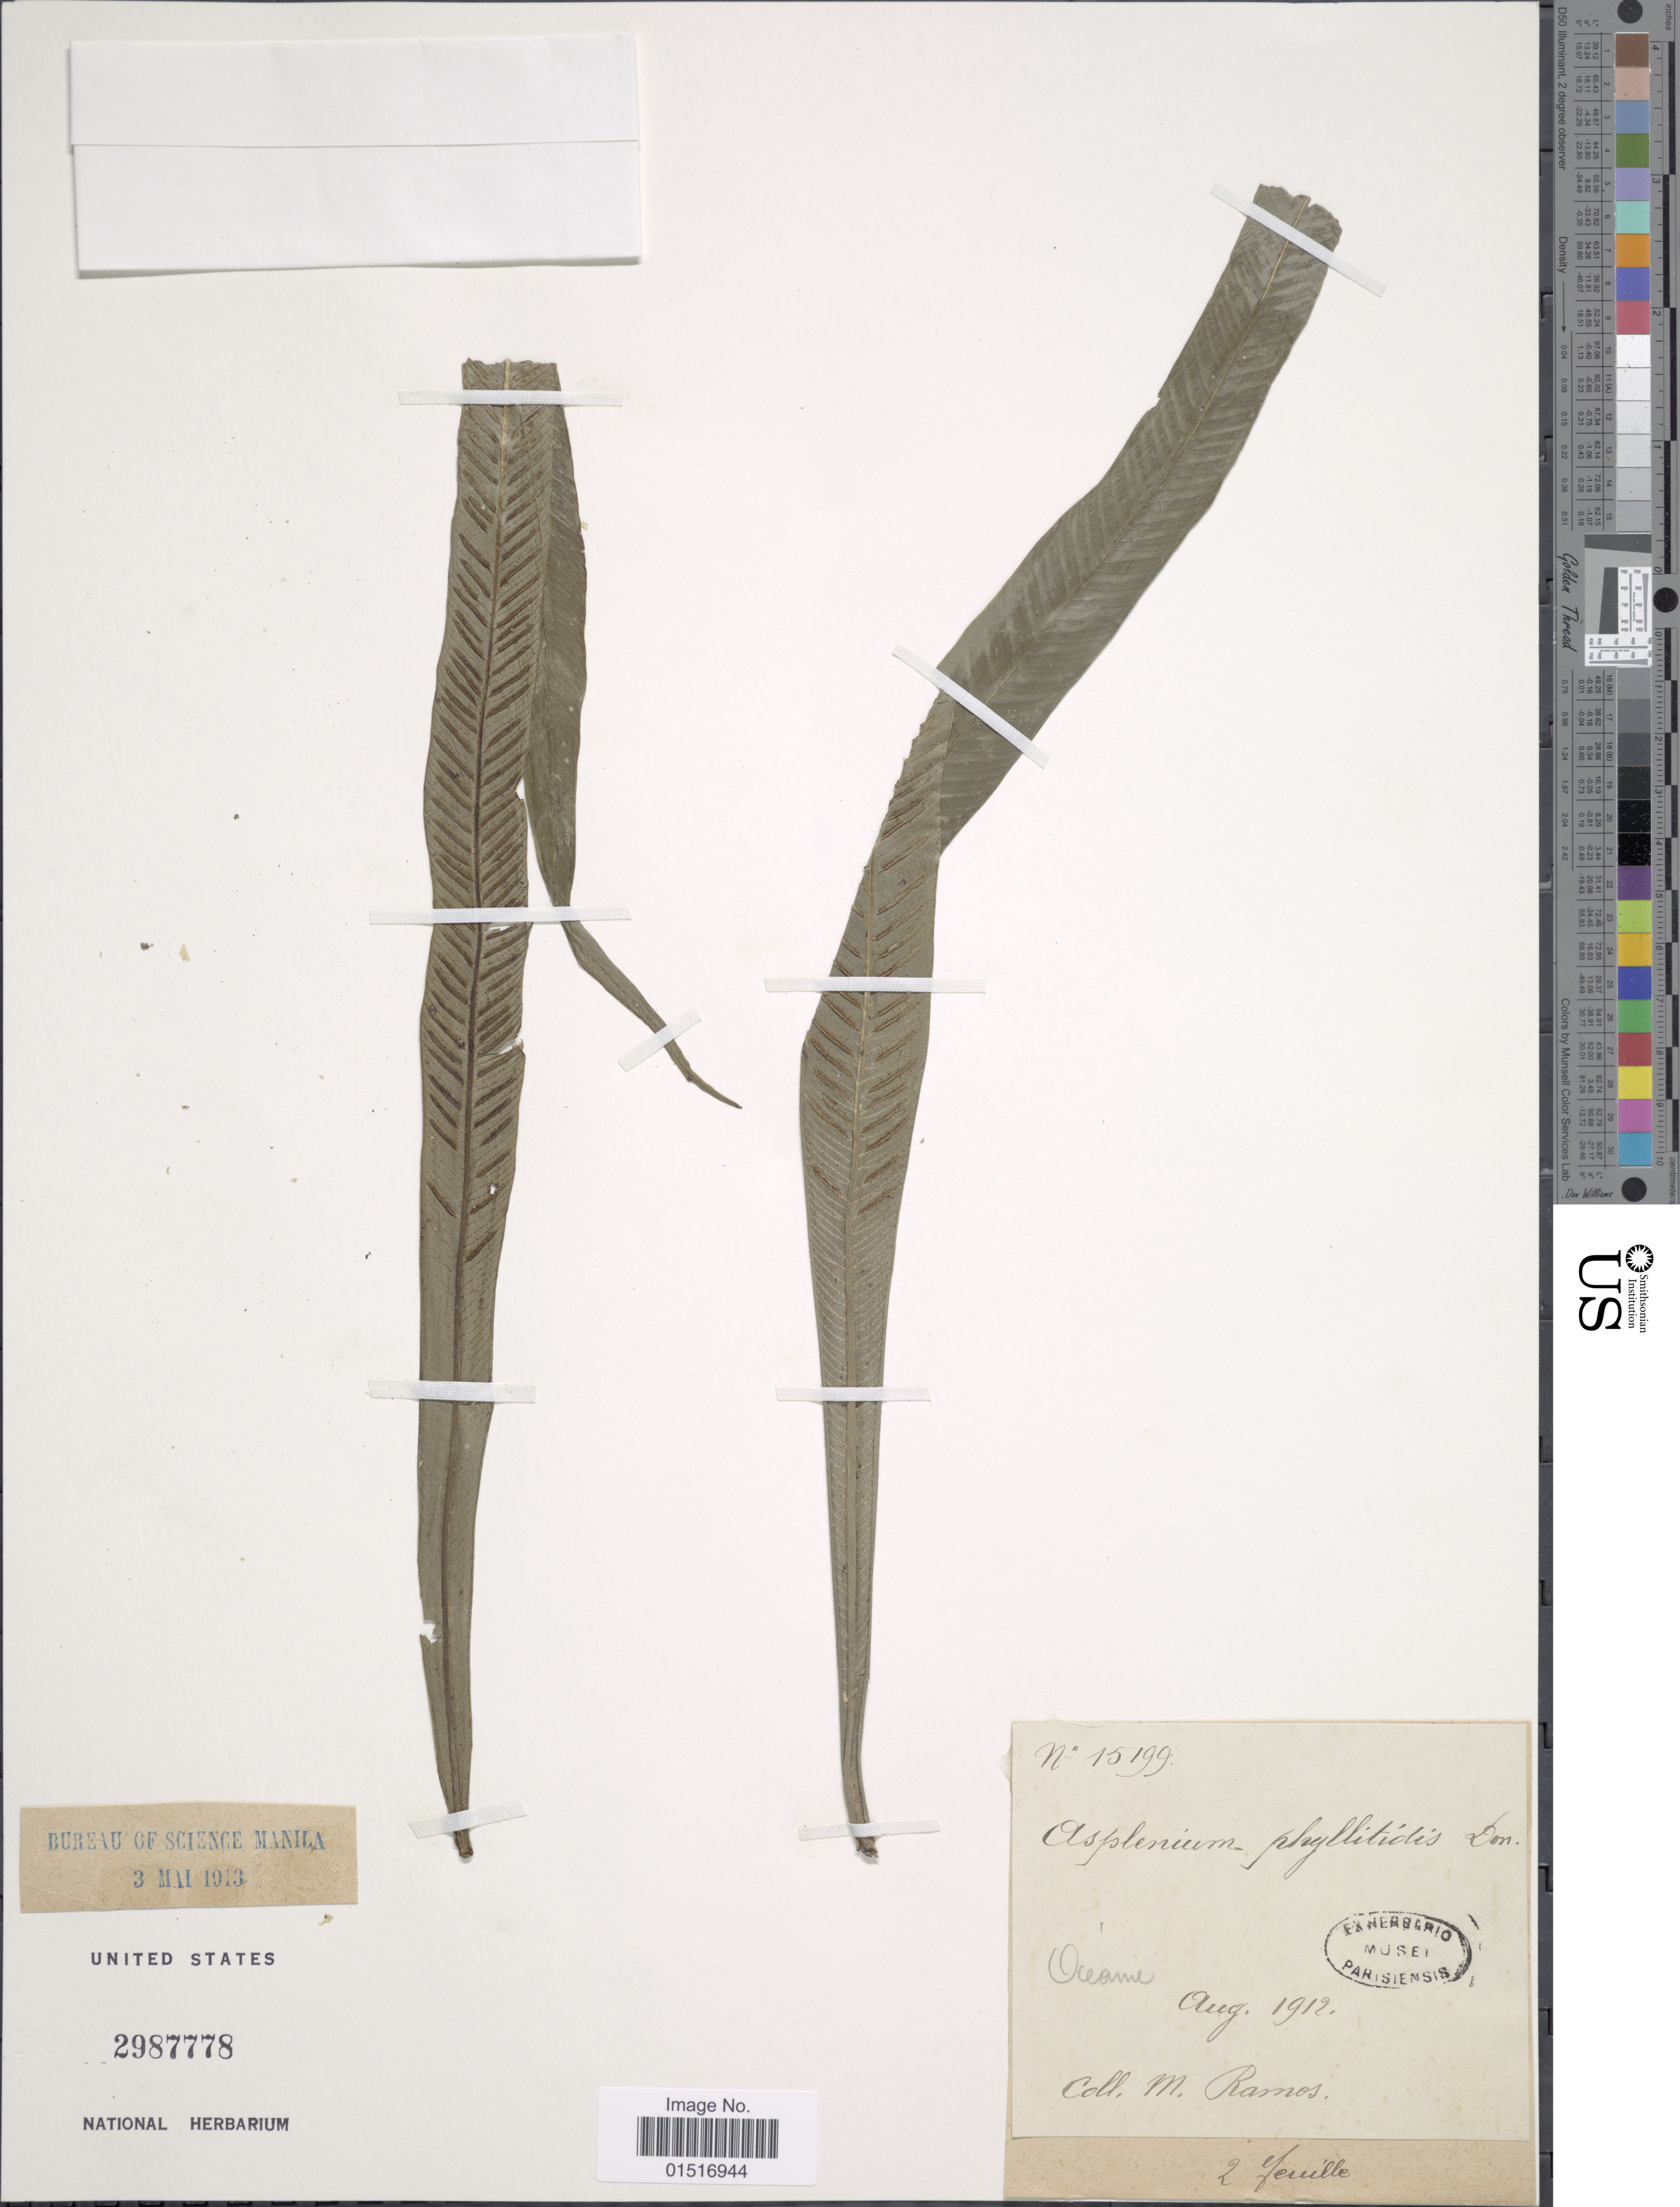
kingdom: Plantae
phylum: Tracheophyta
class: Polypodiopsida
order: Polypodiales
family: Aspleniaceae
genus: Asplenium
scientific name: Asplenium phyllitidis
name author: D. Don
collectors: M. Ramos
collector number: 15199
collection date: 1912-08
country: Philippines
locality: Oceania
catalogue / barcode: US 2987778